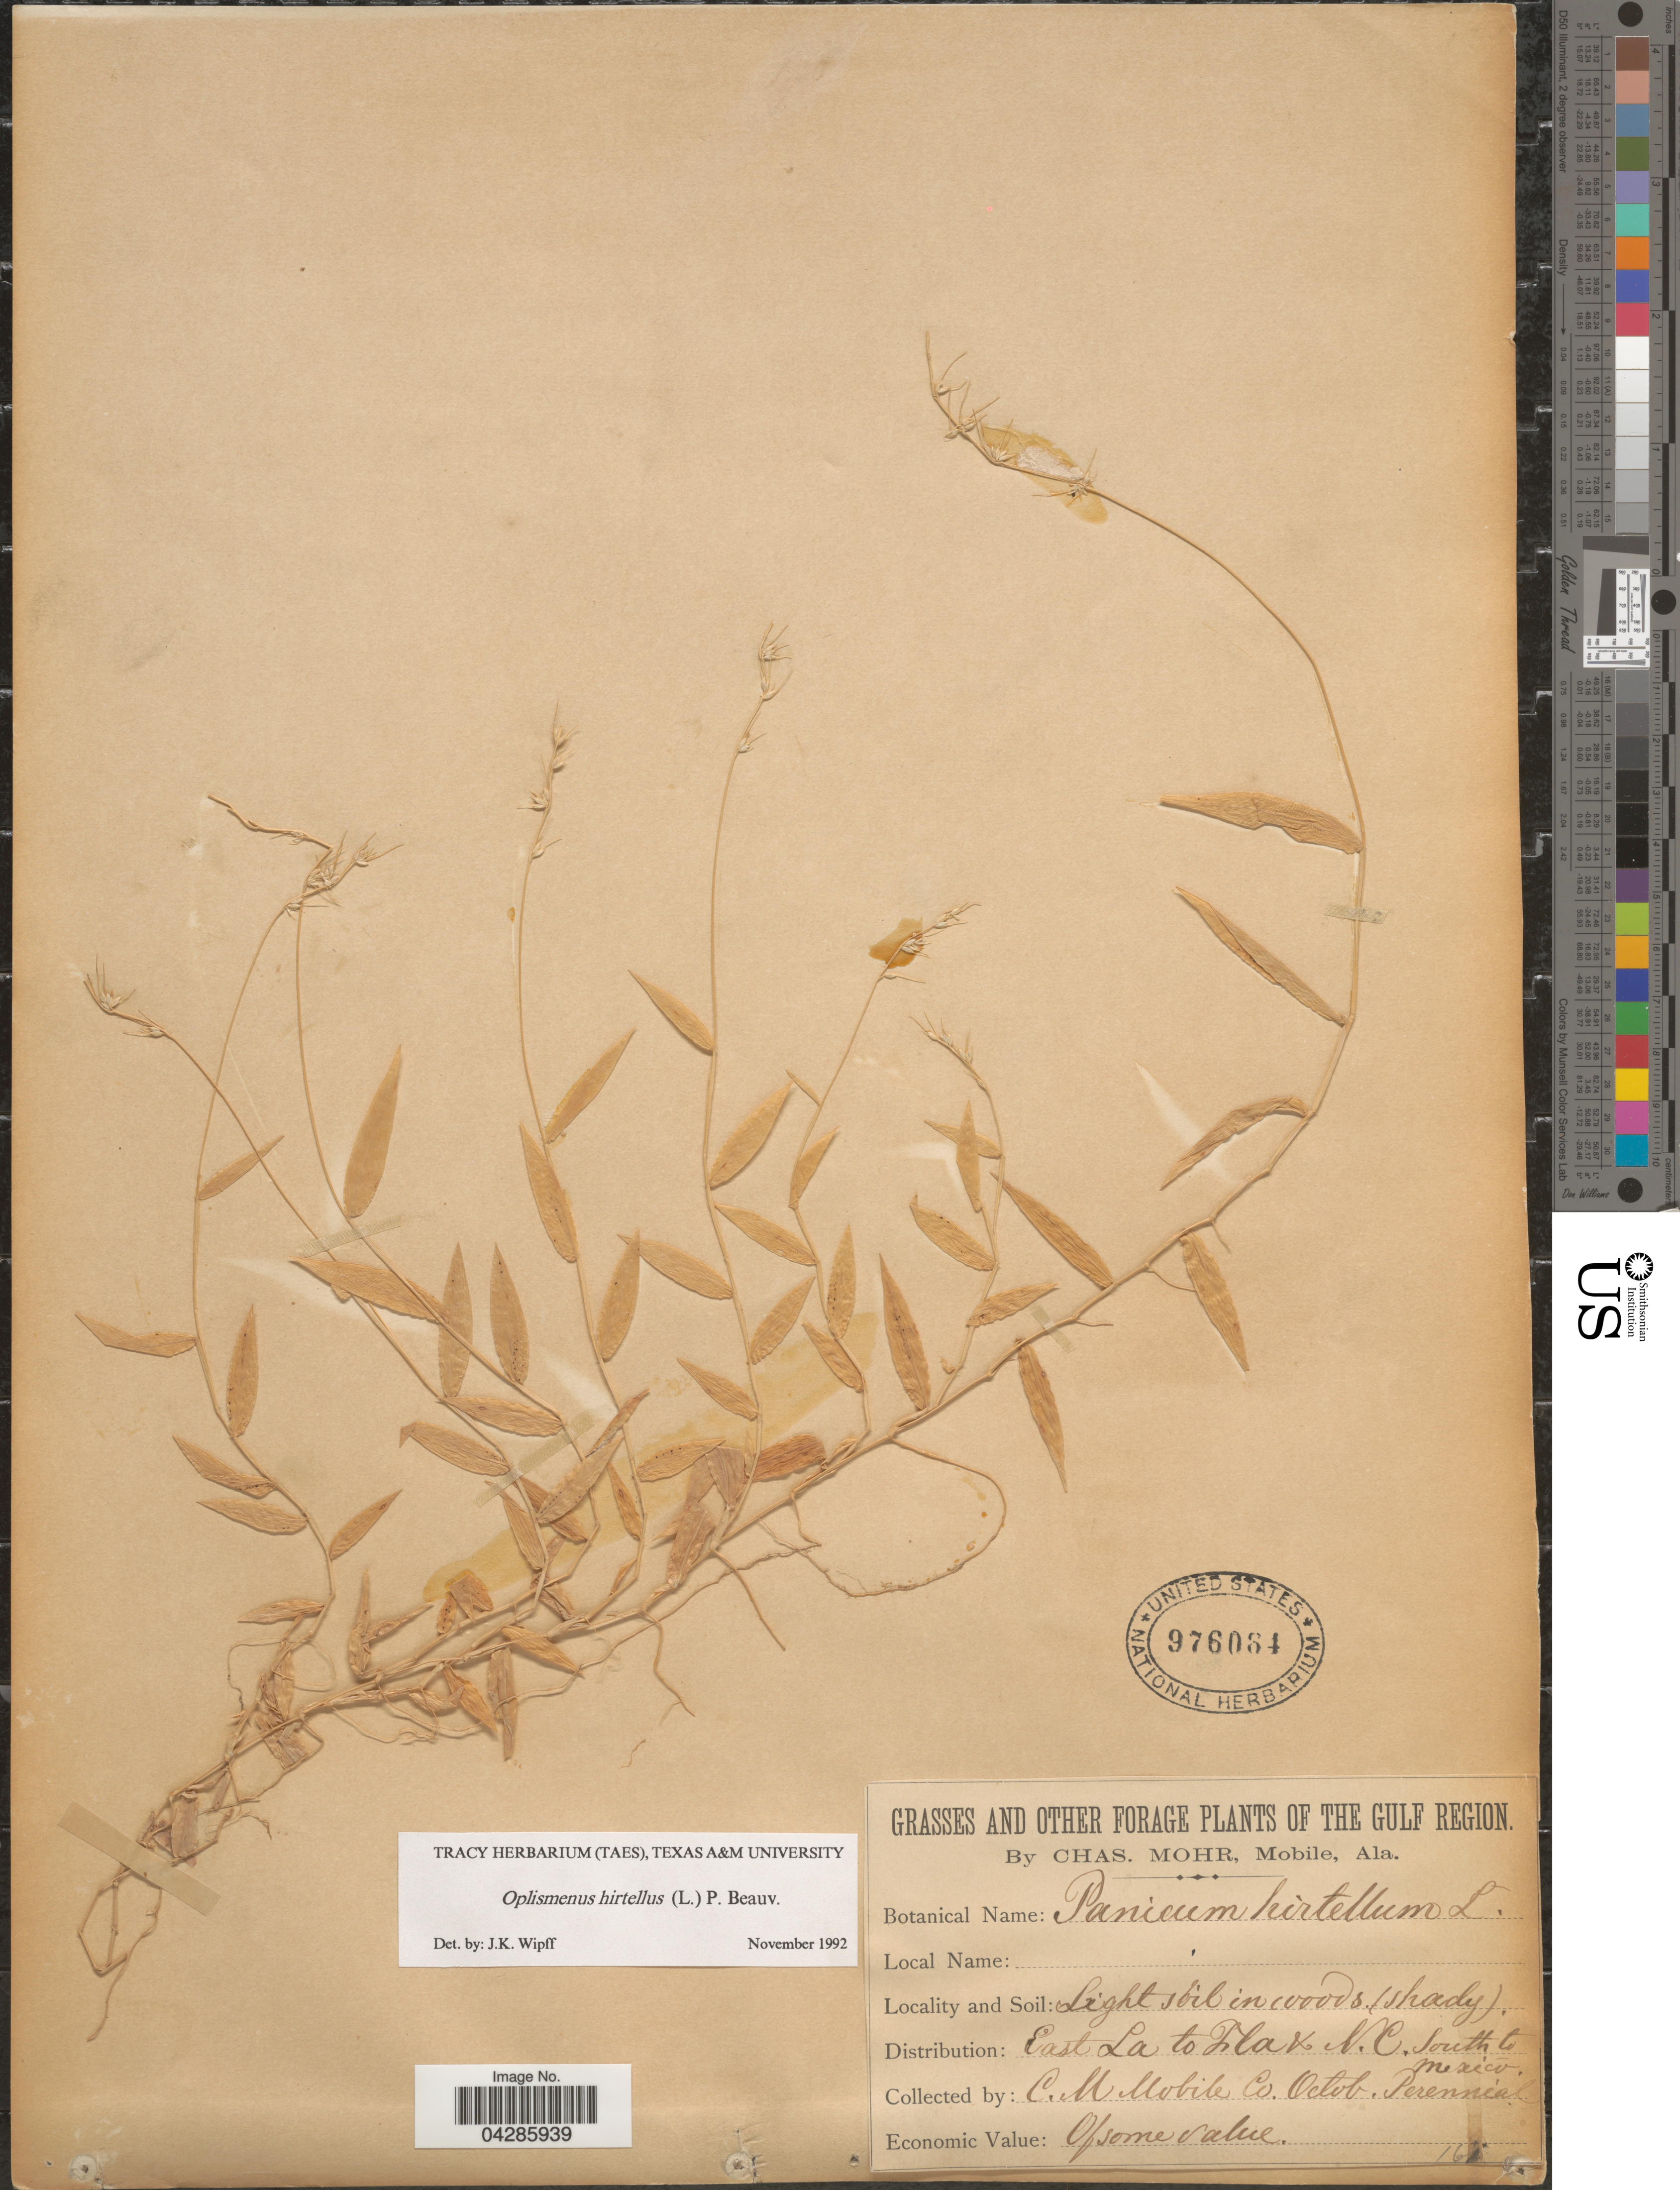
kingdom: Plantae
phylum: Tracheophyta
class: Liliopsida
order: Poales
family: Poaceae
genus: Oplismenus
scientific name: Oplismenus hirtellus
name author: (L.) P. Beauv.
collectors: Mohr, C. T. (herbarium)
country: United States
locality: The Gulf Region. East La to Fla & N.C. South to Mexico.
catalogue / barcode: US 976084